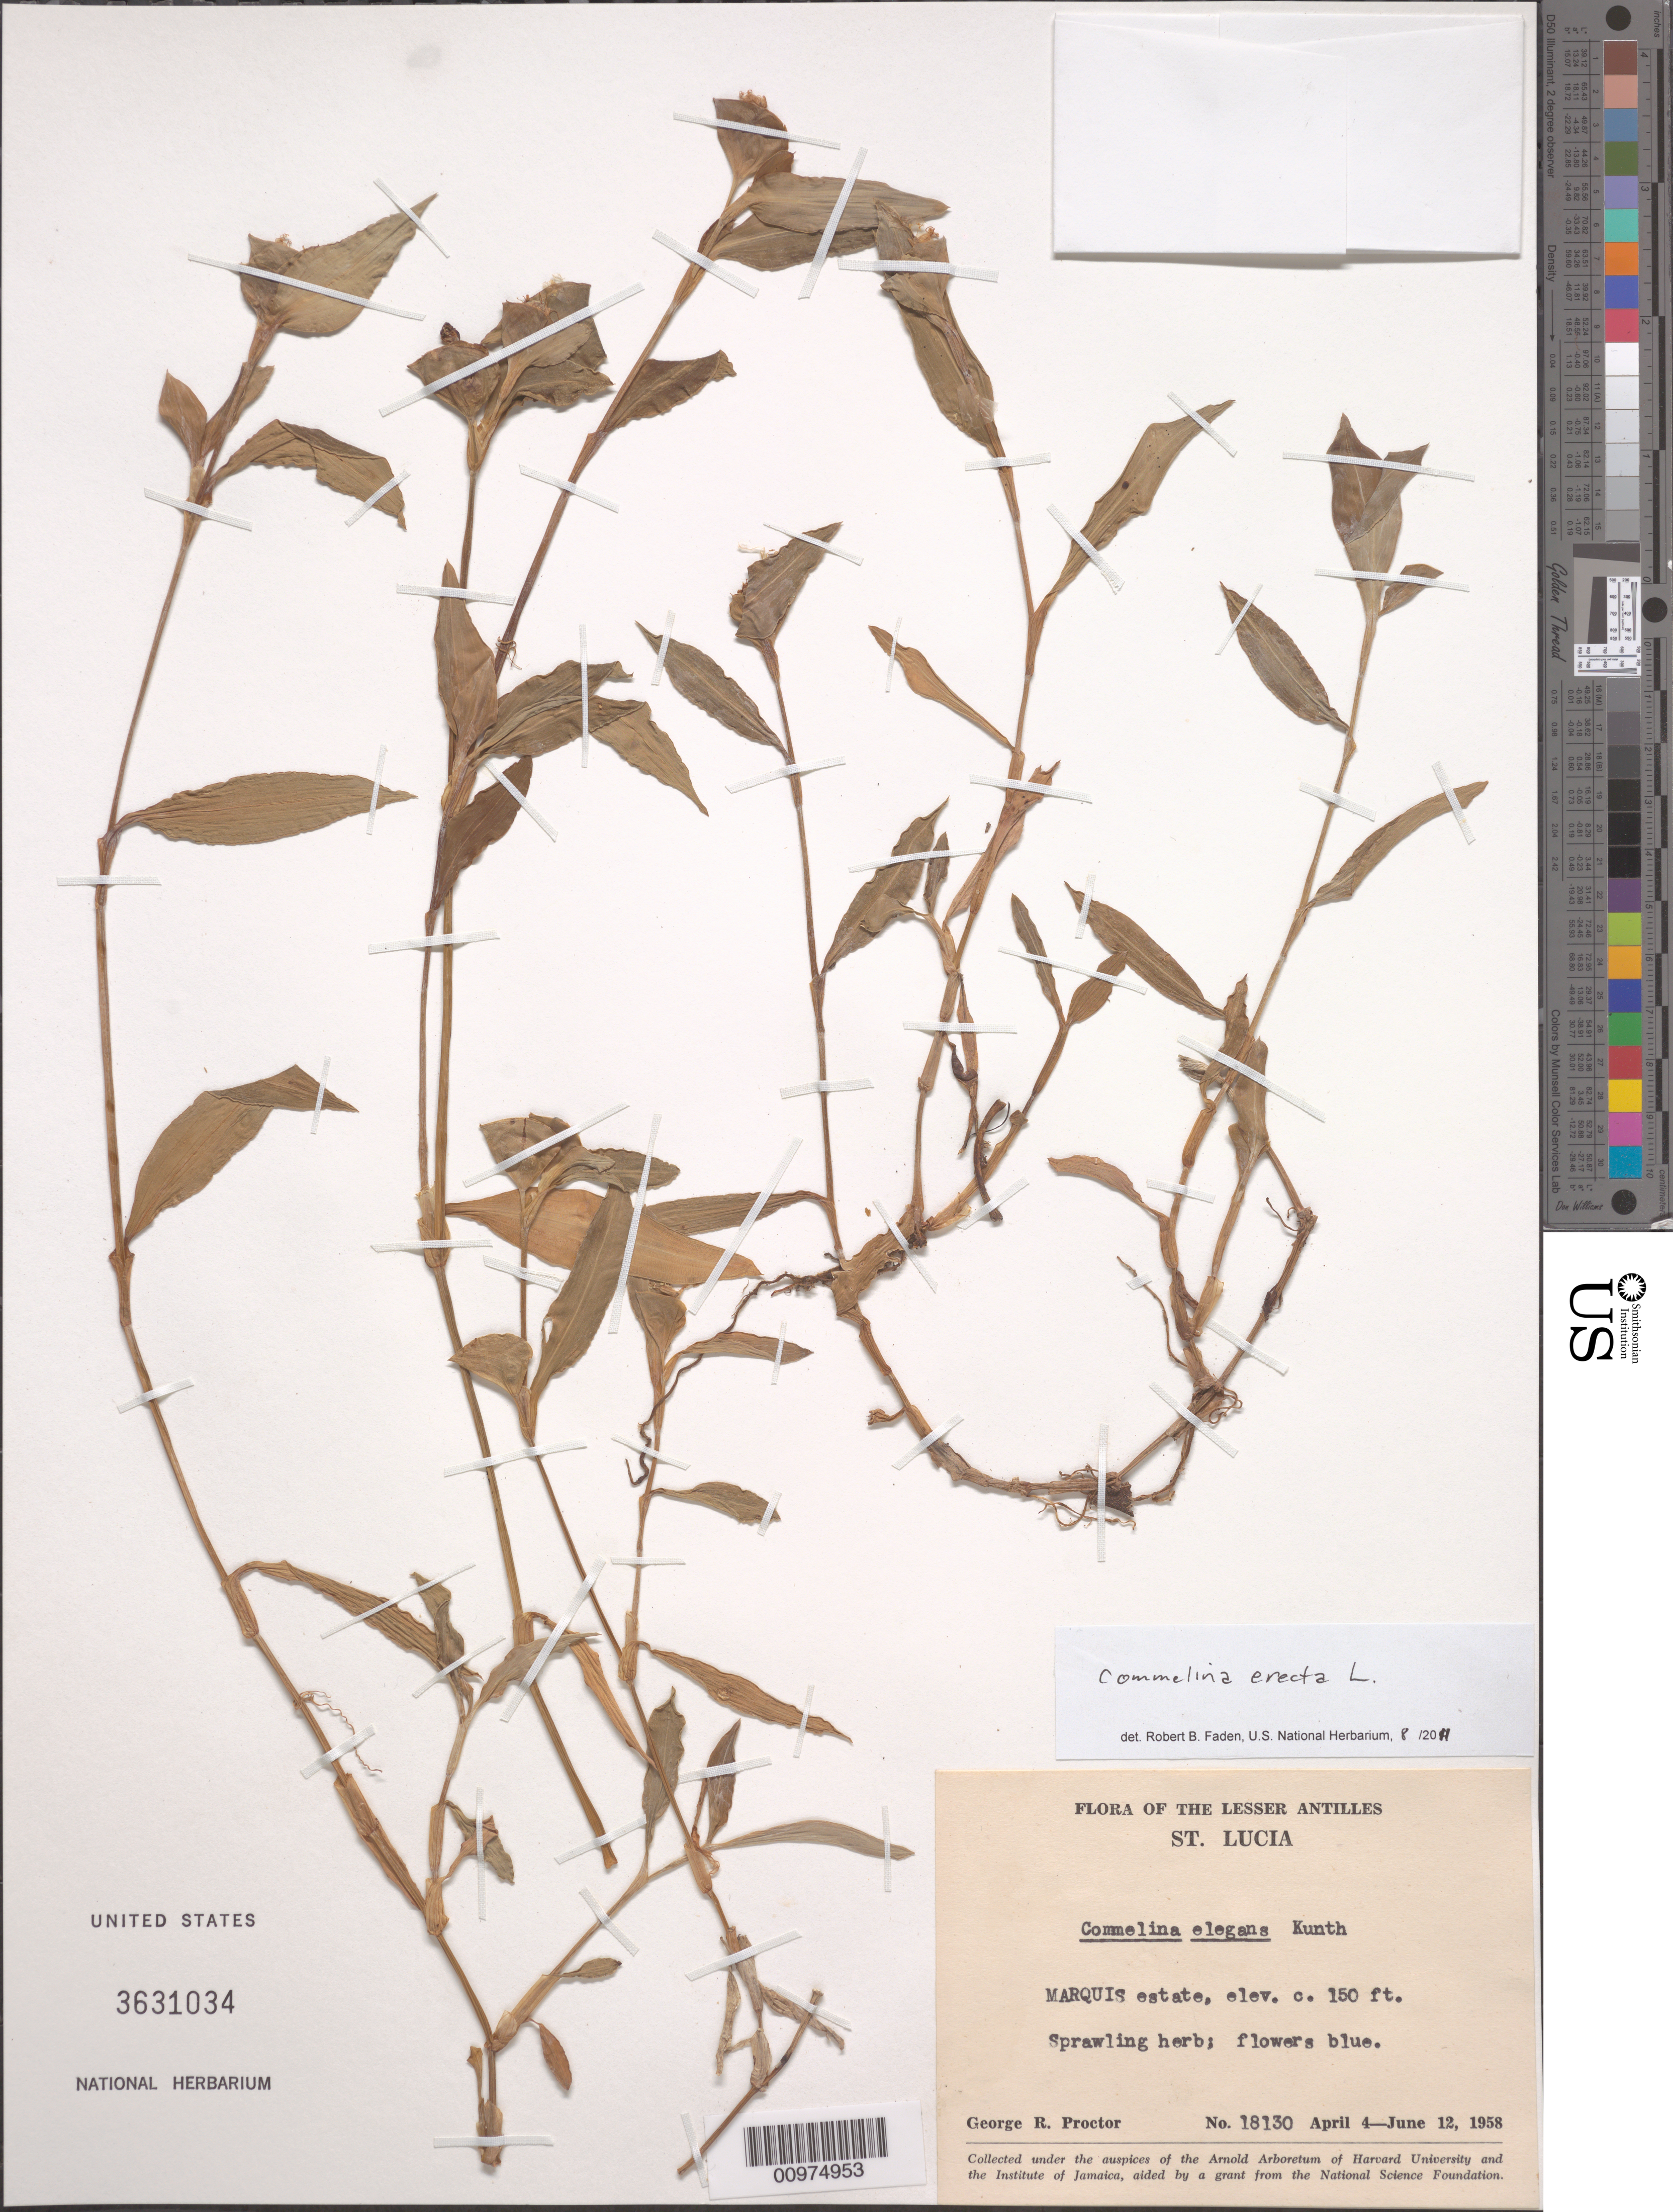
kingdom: Plantae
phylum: Tracheophyta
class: Liliopsida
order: Commelinales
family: Commelinaceae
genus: Commelina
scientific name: Commelina erecta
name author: L.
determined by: Faden, Robert B., (US), Smithsonian Institution - National Museum of Natural History (UNITED STATES)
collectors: G. R. Proctor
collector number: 18130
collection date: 1958-04-04/1958-06-12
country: St. Lucia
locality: Marquis estate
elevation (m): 46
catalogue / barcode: US 3631034